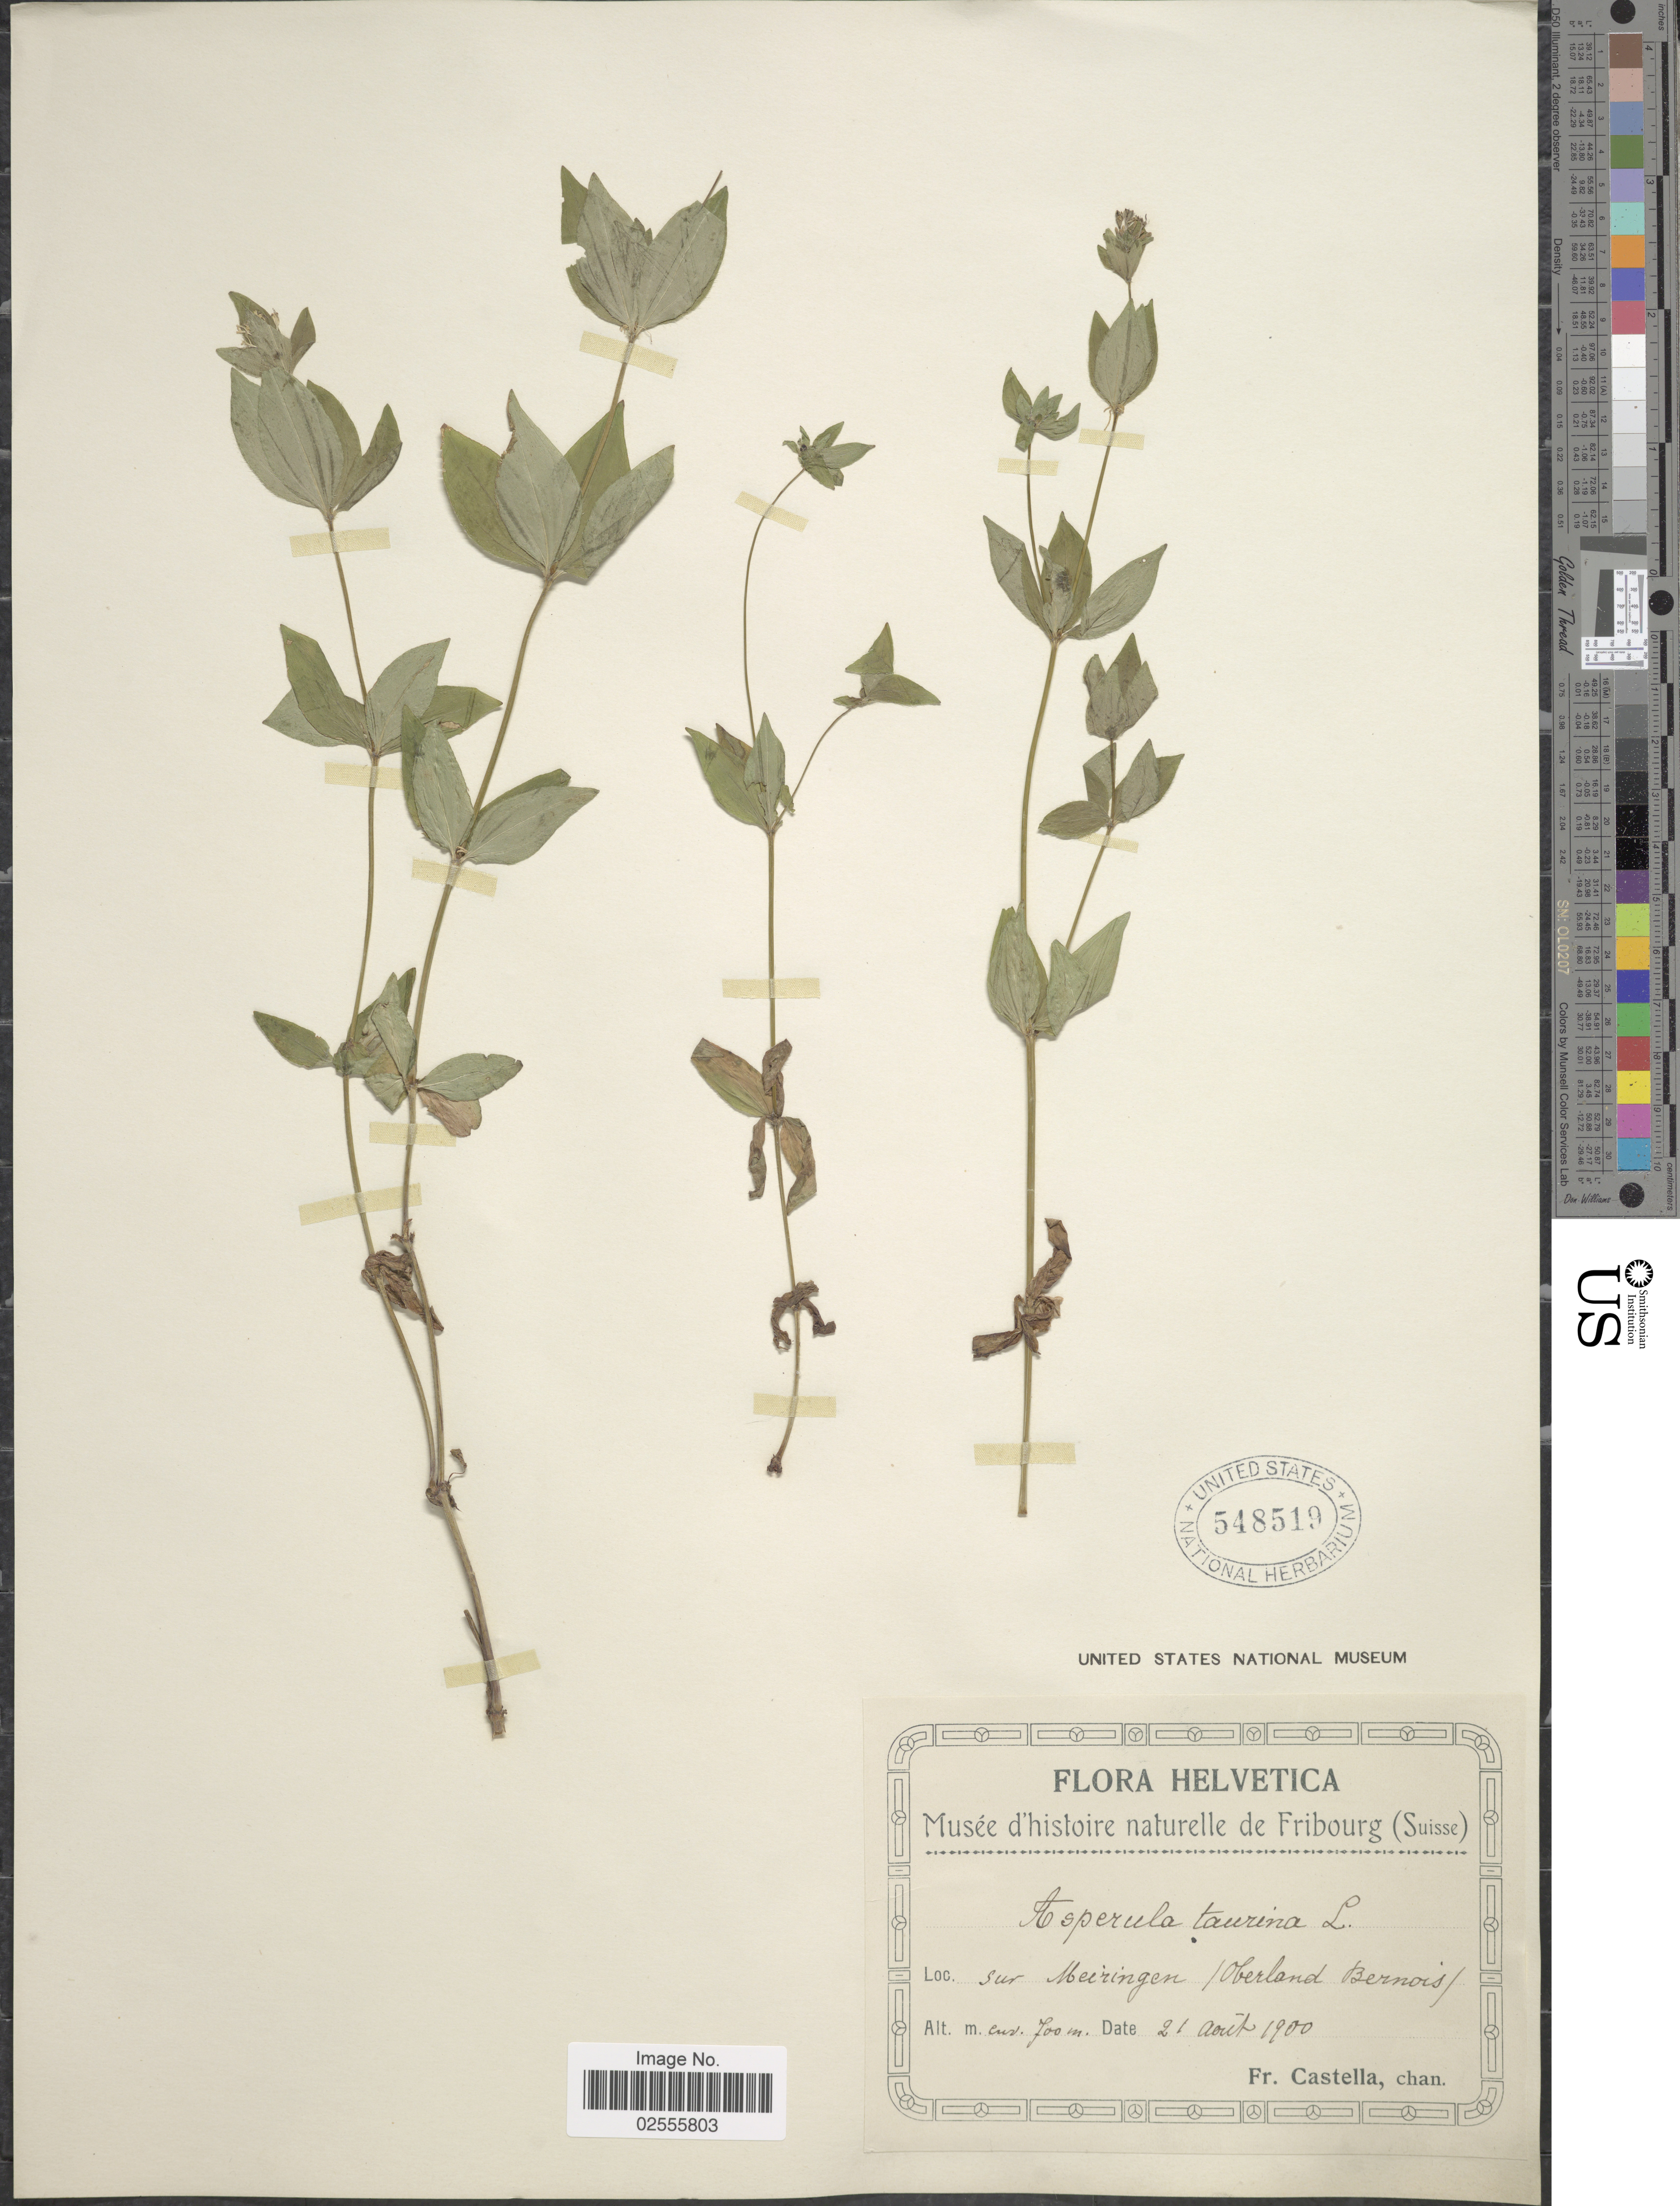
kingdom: Plantae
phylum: Tracheophyta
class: Magnoliopsida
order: Gentianales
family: Rubiaceae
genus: Asperula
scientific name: Asperula taurina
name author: L.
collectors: Fr. Castella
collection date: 1900-08-21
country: Switzerland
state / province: Bern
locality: Helvetica, sur Meiringen (Oberland Bernois)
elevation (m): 700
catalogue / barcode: US 548519